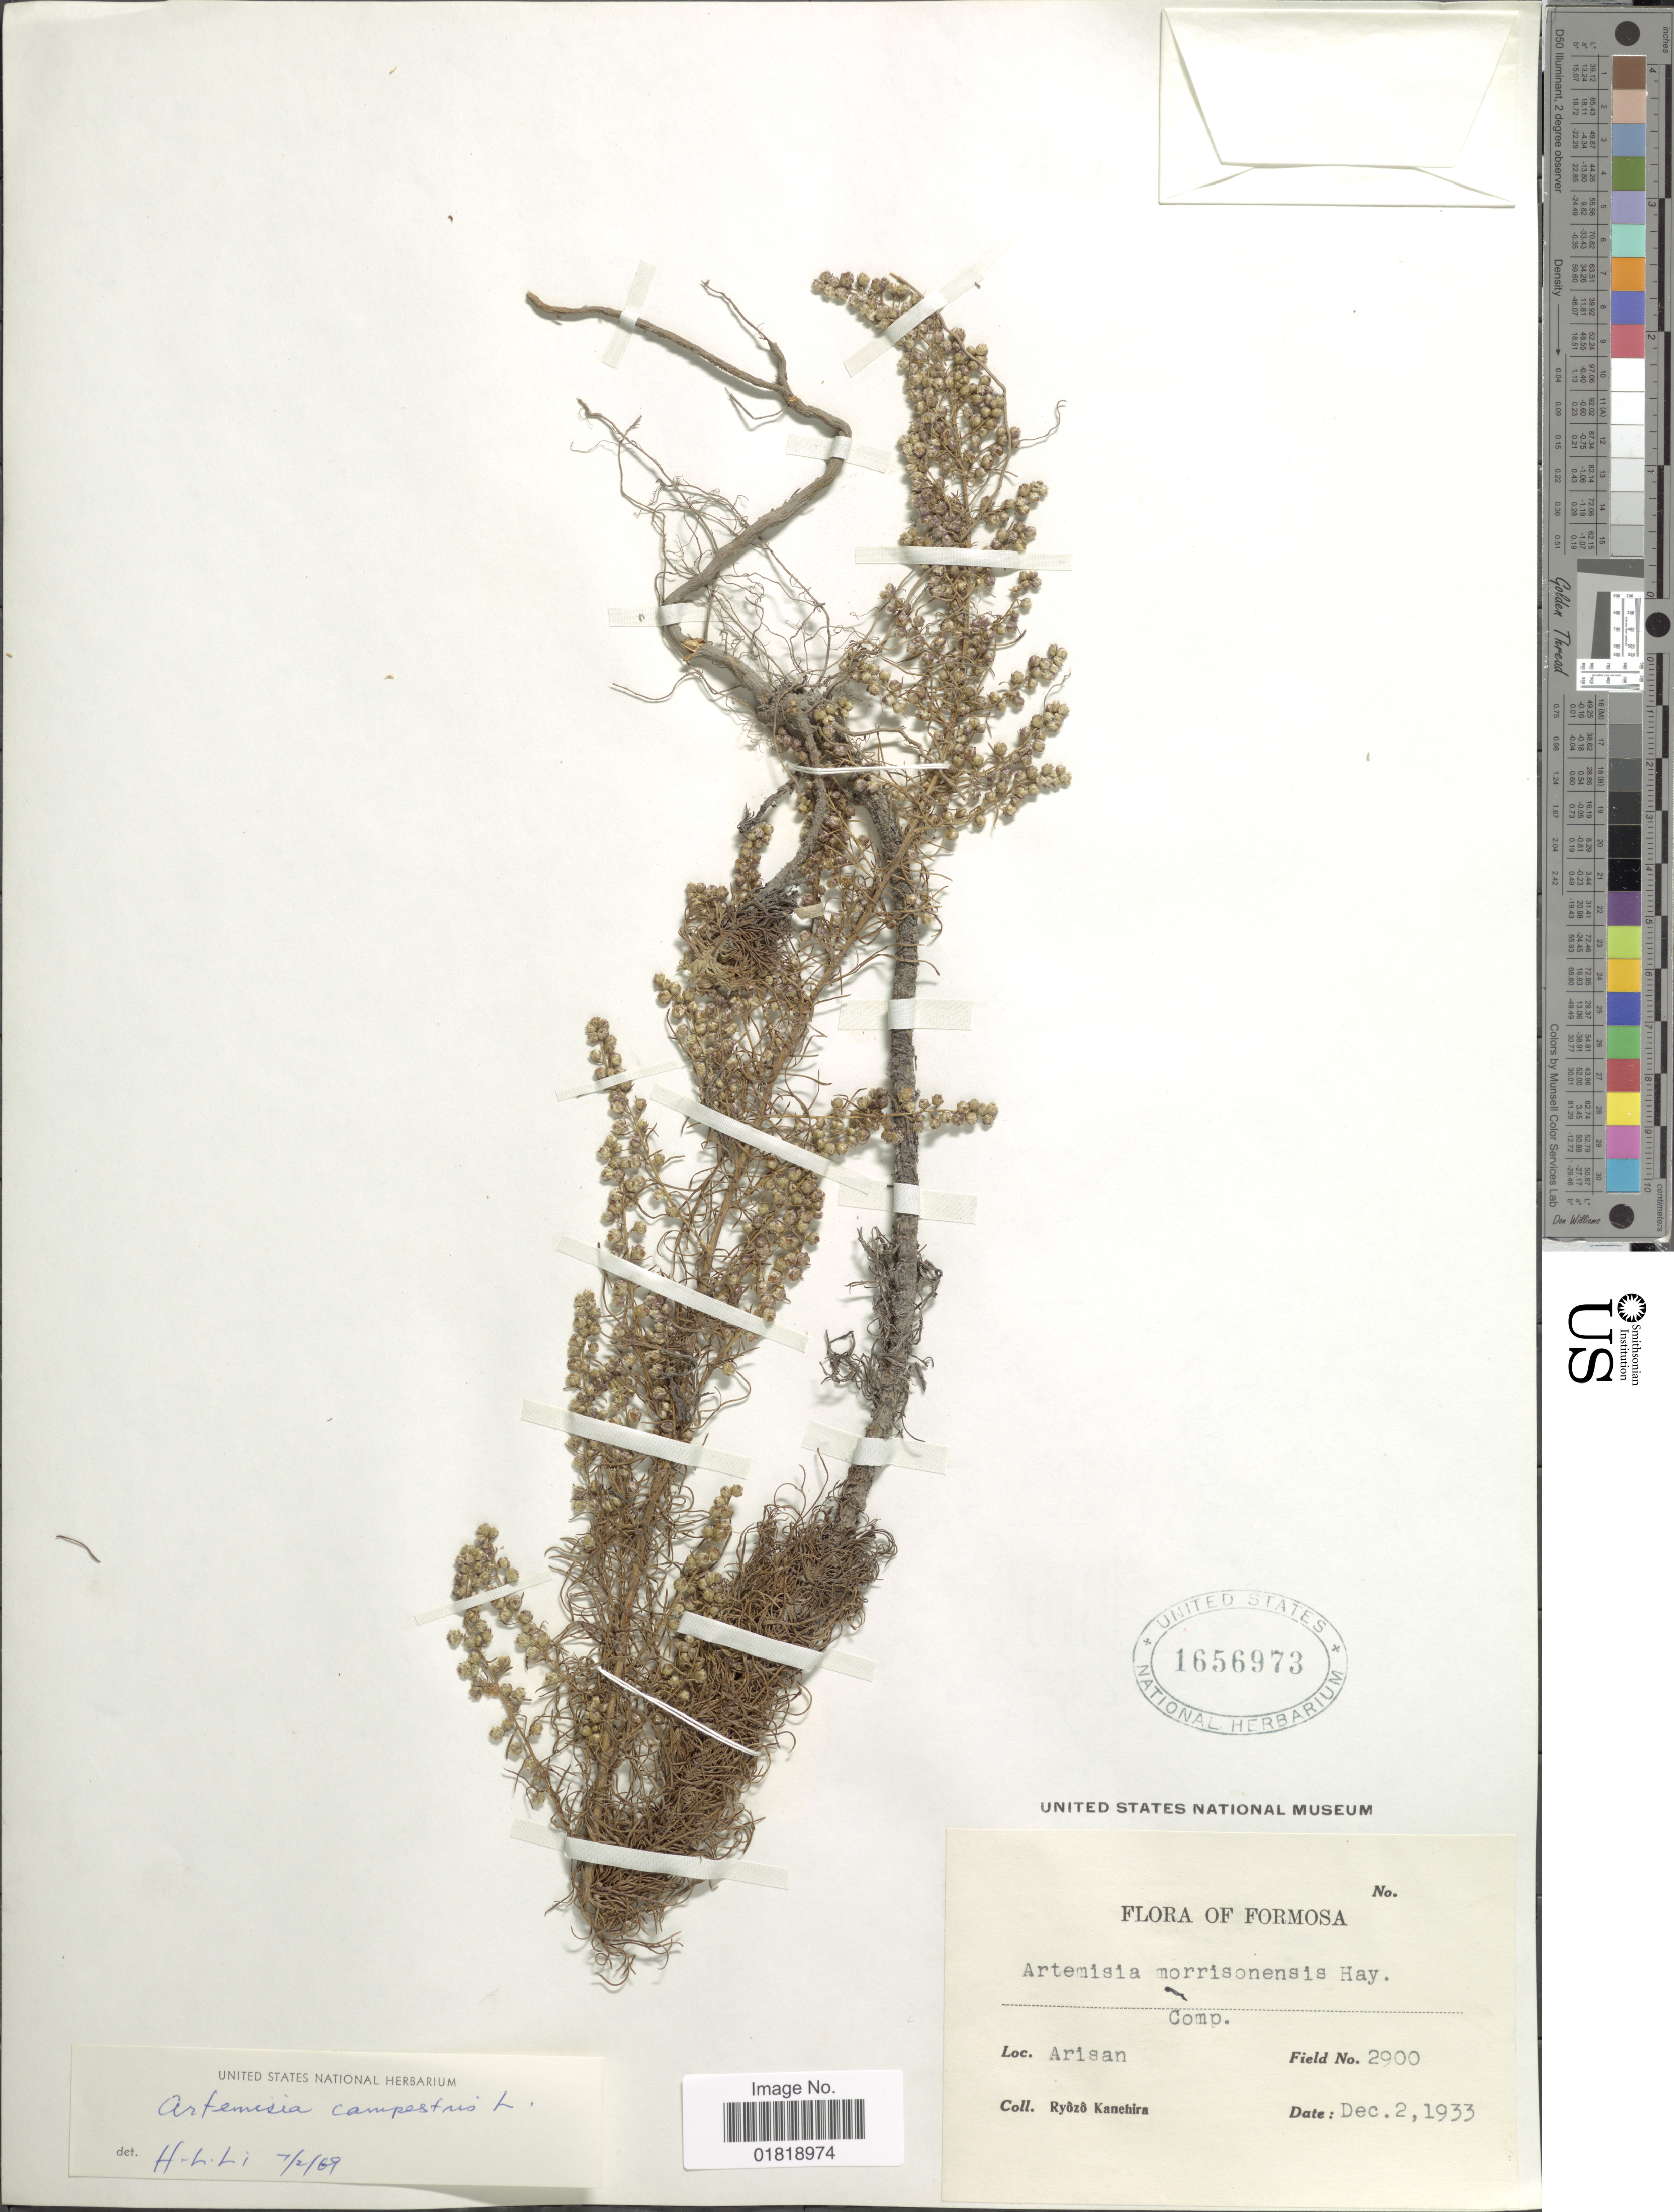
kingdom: Plantae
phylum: Tracheophyta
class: Magnoliopsida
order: Asterales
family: Asteraceae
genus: Artemisia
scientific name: Artemisia morrisonensis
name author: Hayata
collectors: R. Kanehira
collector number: Field 2900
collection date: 1933-12-02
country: Taiwan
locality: Arisan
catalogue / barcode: US 1656973